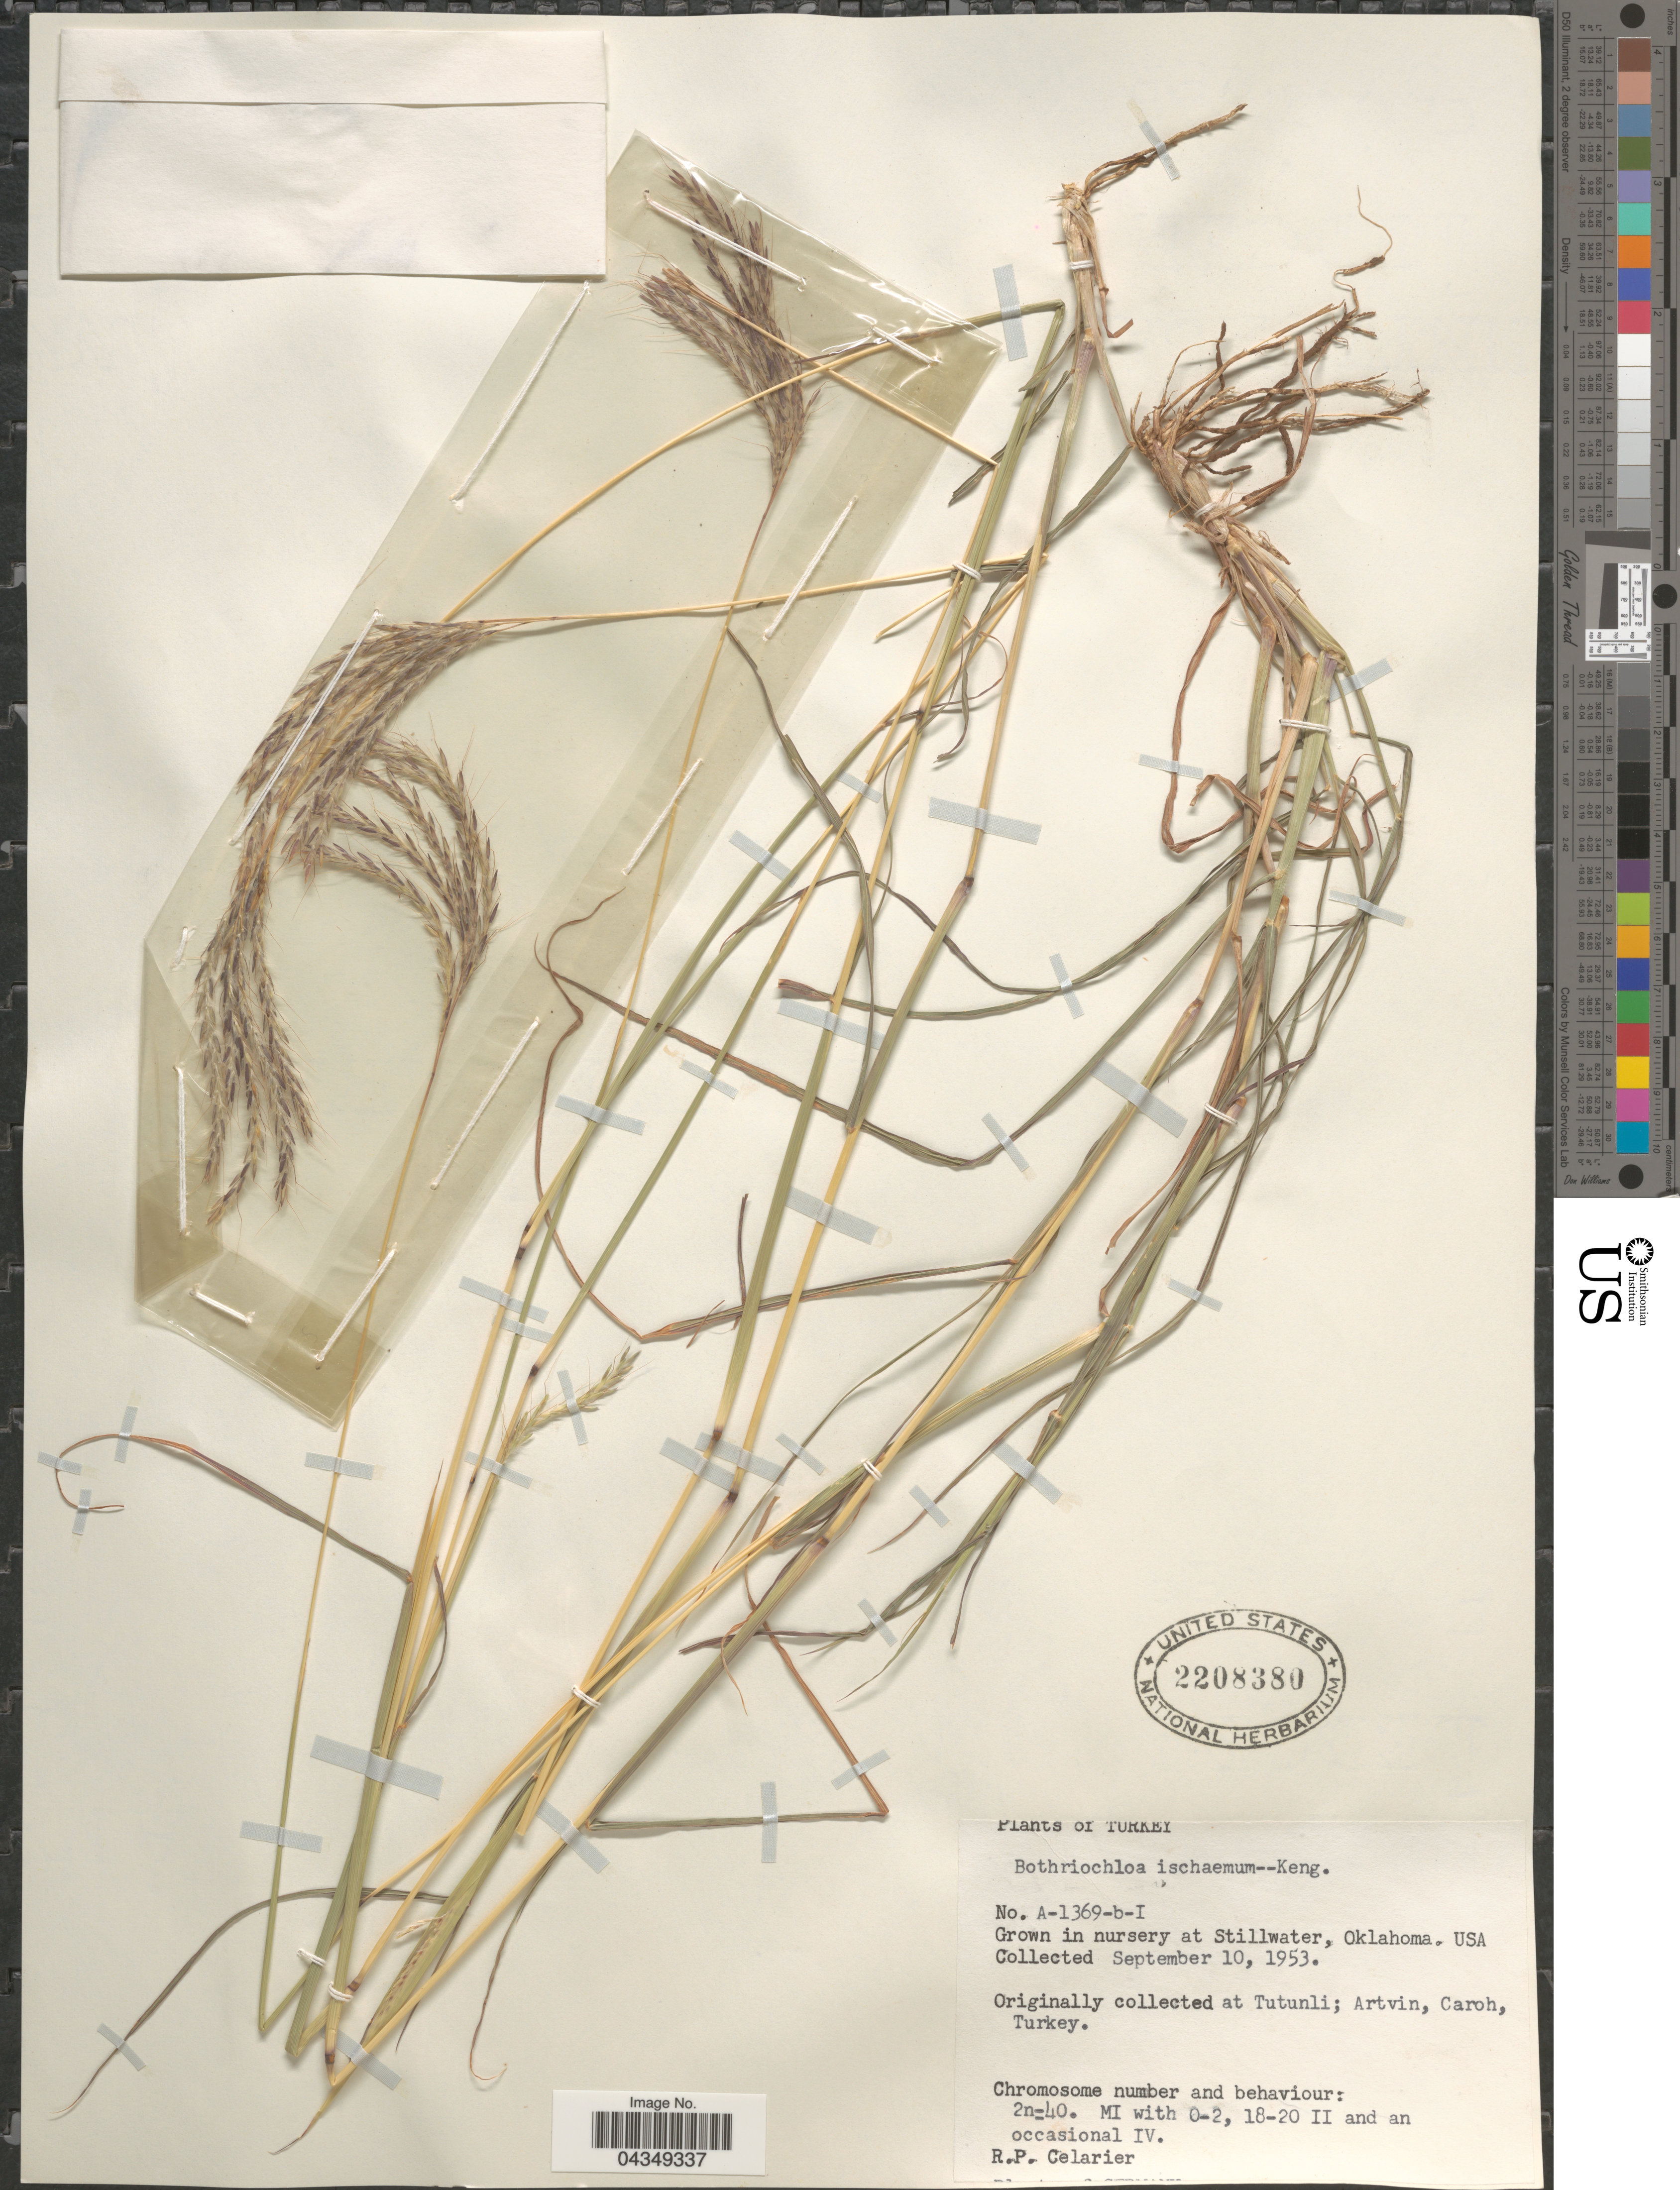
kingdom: Plantae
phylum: Tracheophyta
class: Liliopsida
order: Poales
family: Poaceae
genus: Bothriochloa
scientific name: Bothriochloa ischaemum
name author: (L.) Keng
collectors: R. Celarier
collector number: A-1369-b-I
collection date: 1953-09-10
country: United States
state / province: Oklahoma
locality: Grown in nursery at Stillwater.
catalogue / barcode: US 2208380